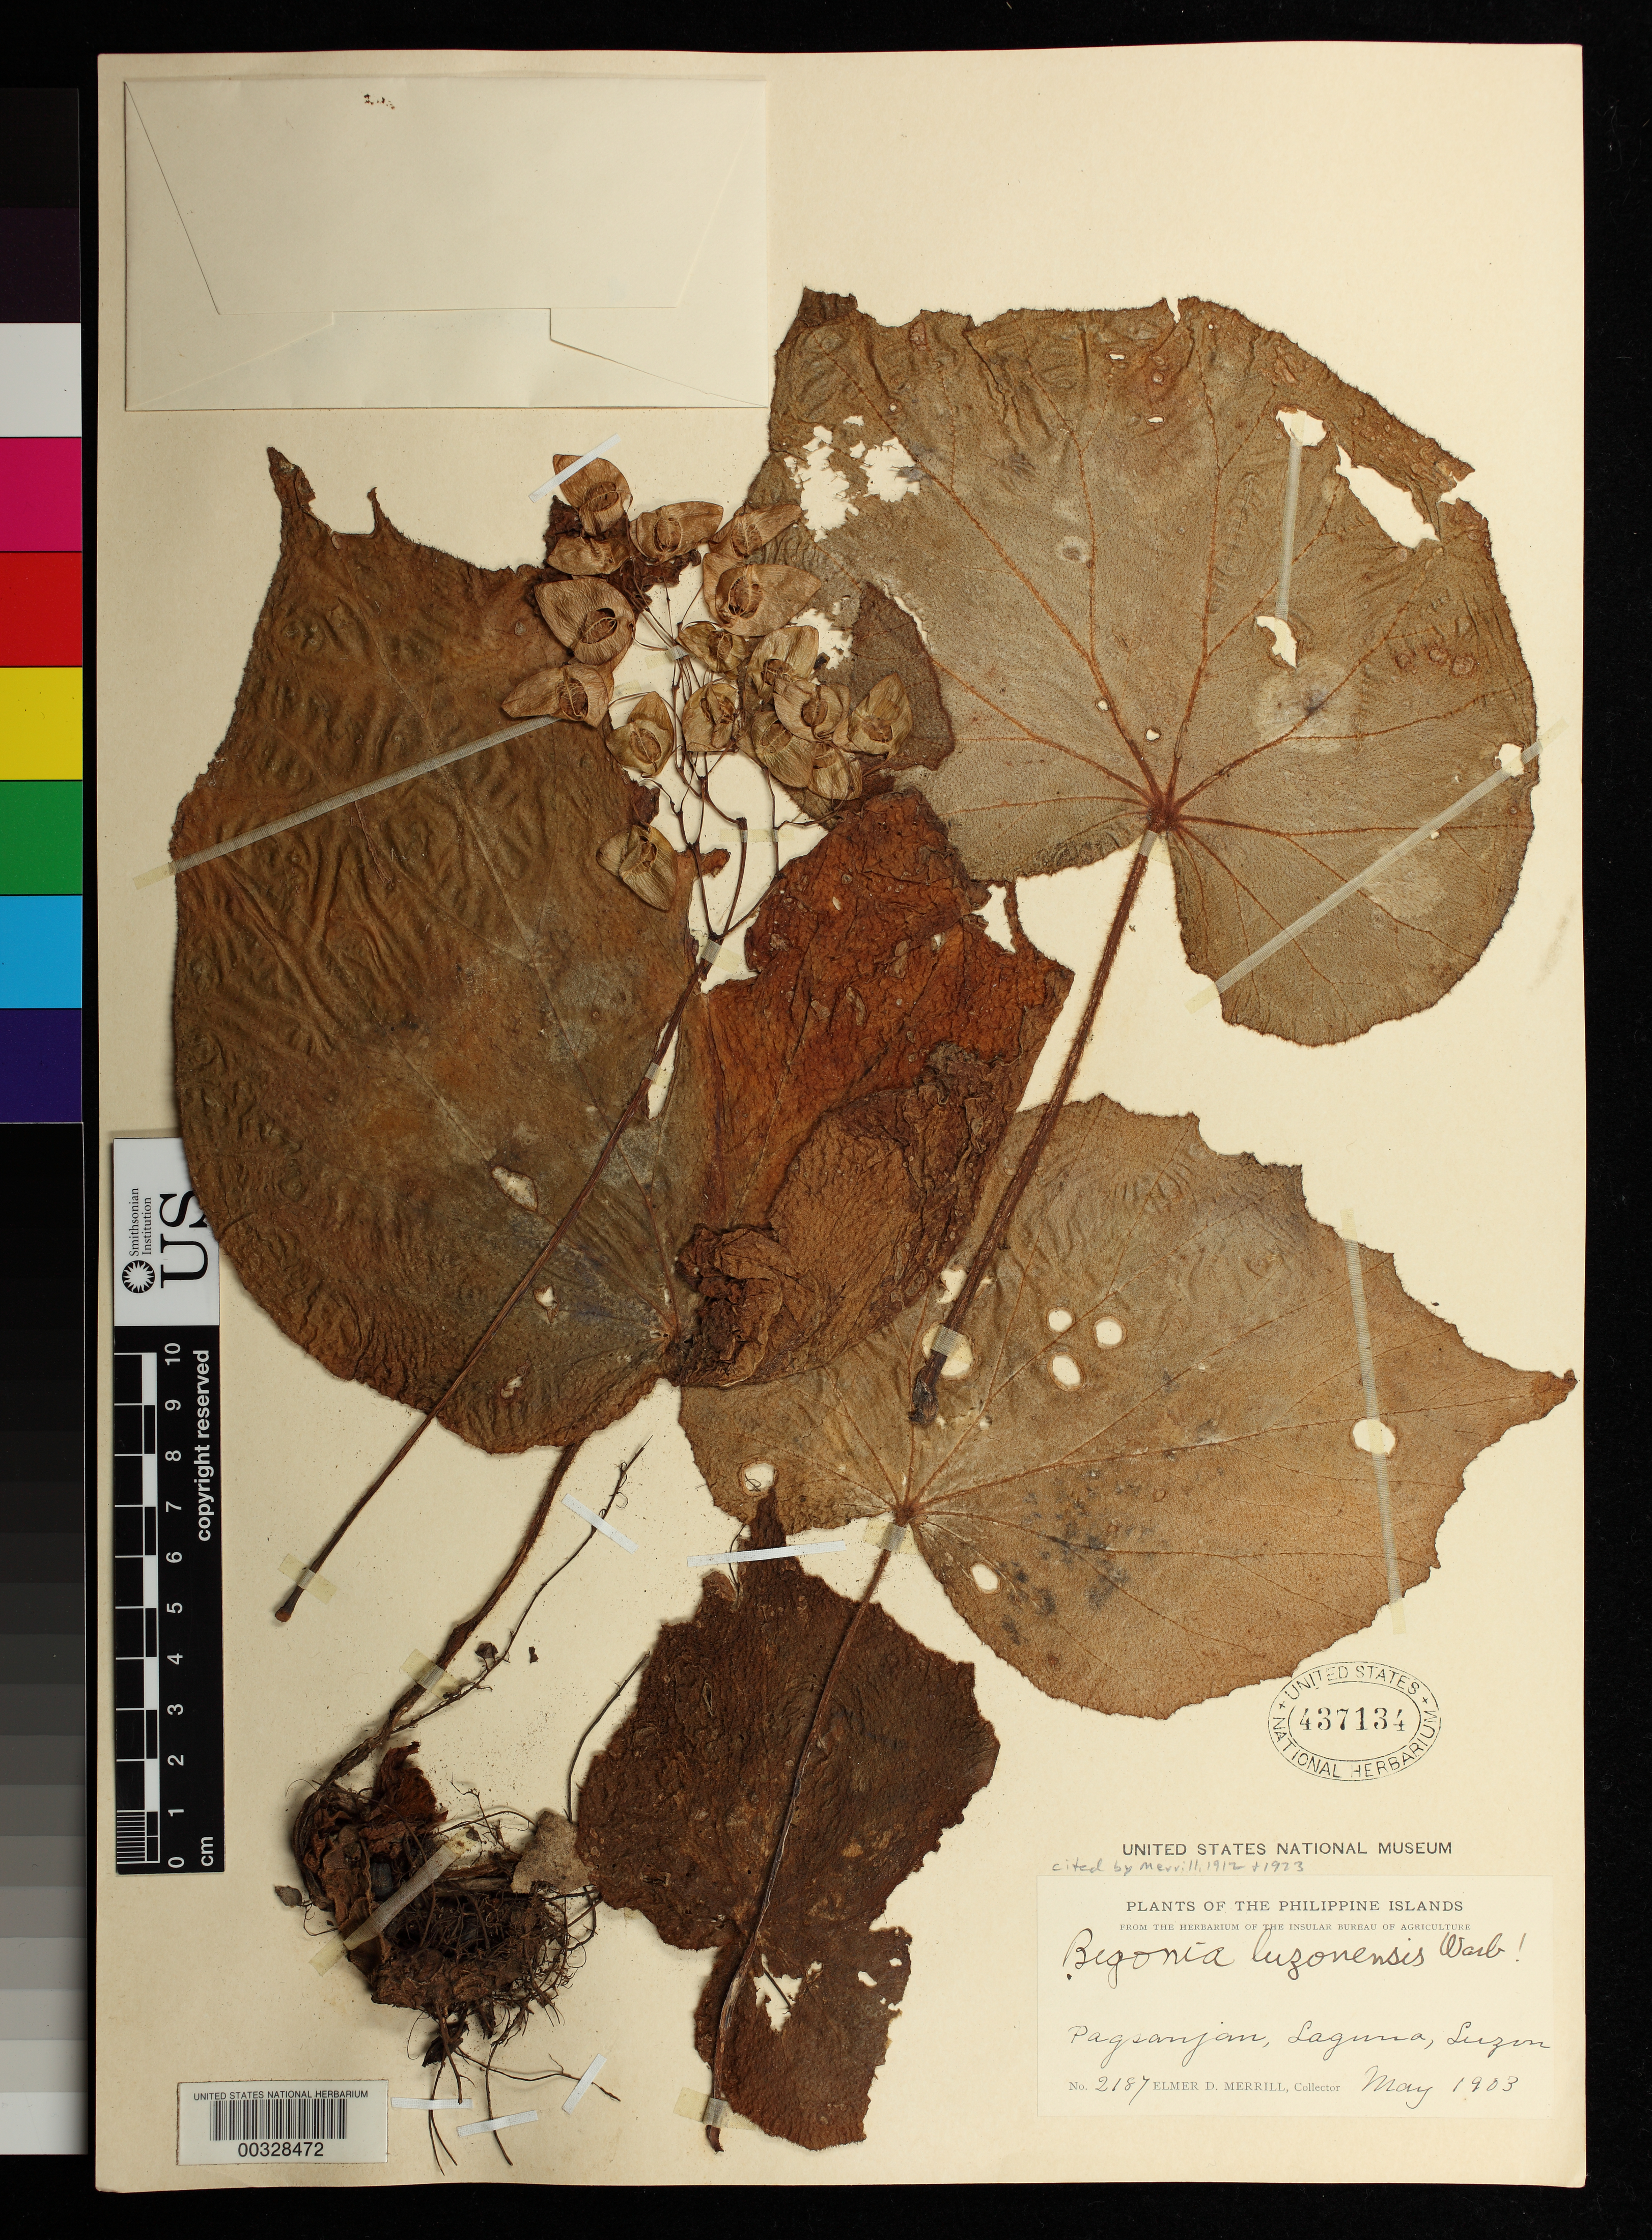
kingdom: Plantae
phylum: Tracheophyta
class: Magnoliopsida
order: Cucurbitales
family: Begoniaceae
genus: Begonia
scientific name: Begonia luzonensis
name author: Warb.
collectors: E. D. Merrill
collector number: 2187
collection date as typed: May 1903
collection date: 1903-05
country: Philippines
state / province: Calabarzon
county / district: Laguna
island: Luzon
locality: Pagsanjan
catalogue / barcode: US 437134